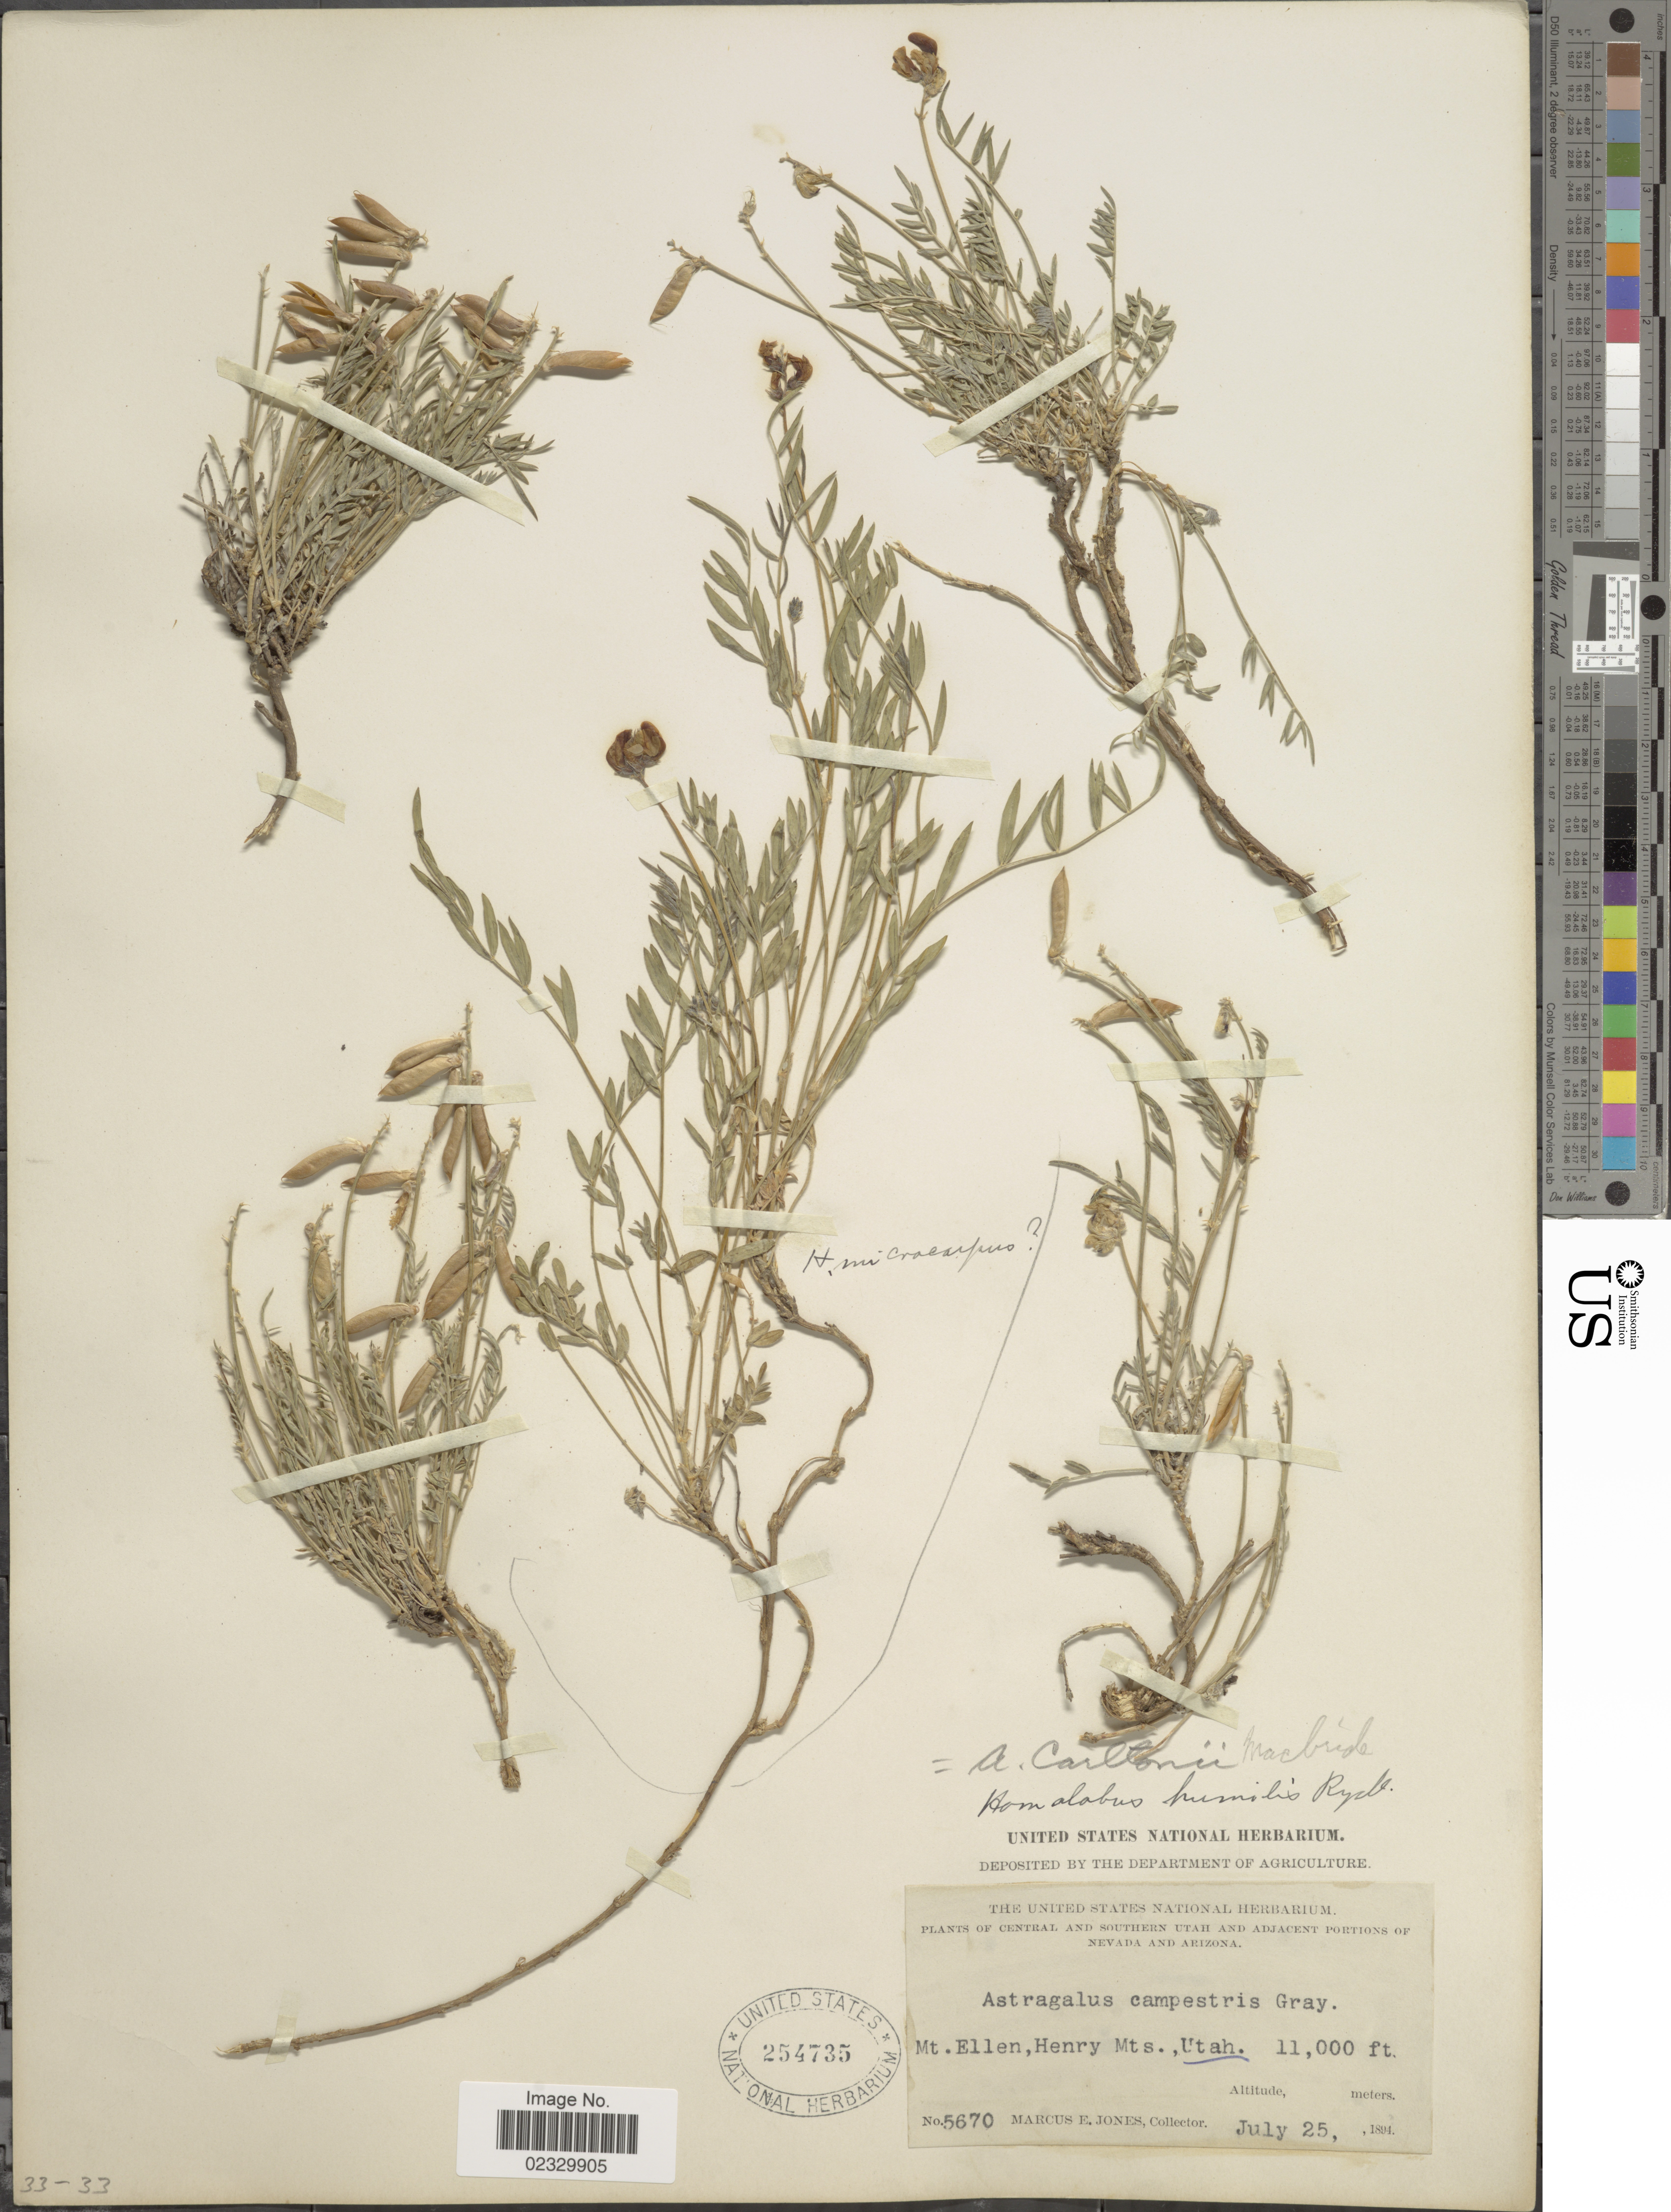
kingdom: Plantae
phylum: Tracheophyta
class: Magnoliopsida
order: Fabales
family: Fabaceae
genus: Astragalus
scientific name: Astragalus carltonii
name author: J.F. Macbr.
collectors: M. E. Jones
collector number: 5670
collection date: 1894-07-25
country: United States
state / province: Utah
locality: Central and Southern Utah and adjacent portions of Nevada and Arizona. Mt. Ellen, Henry Mts.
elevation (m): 3353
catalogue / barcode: US 254735